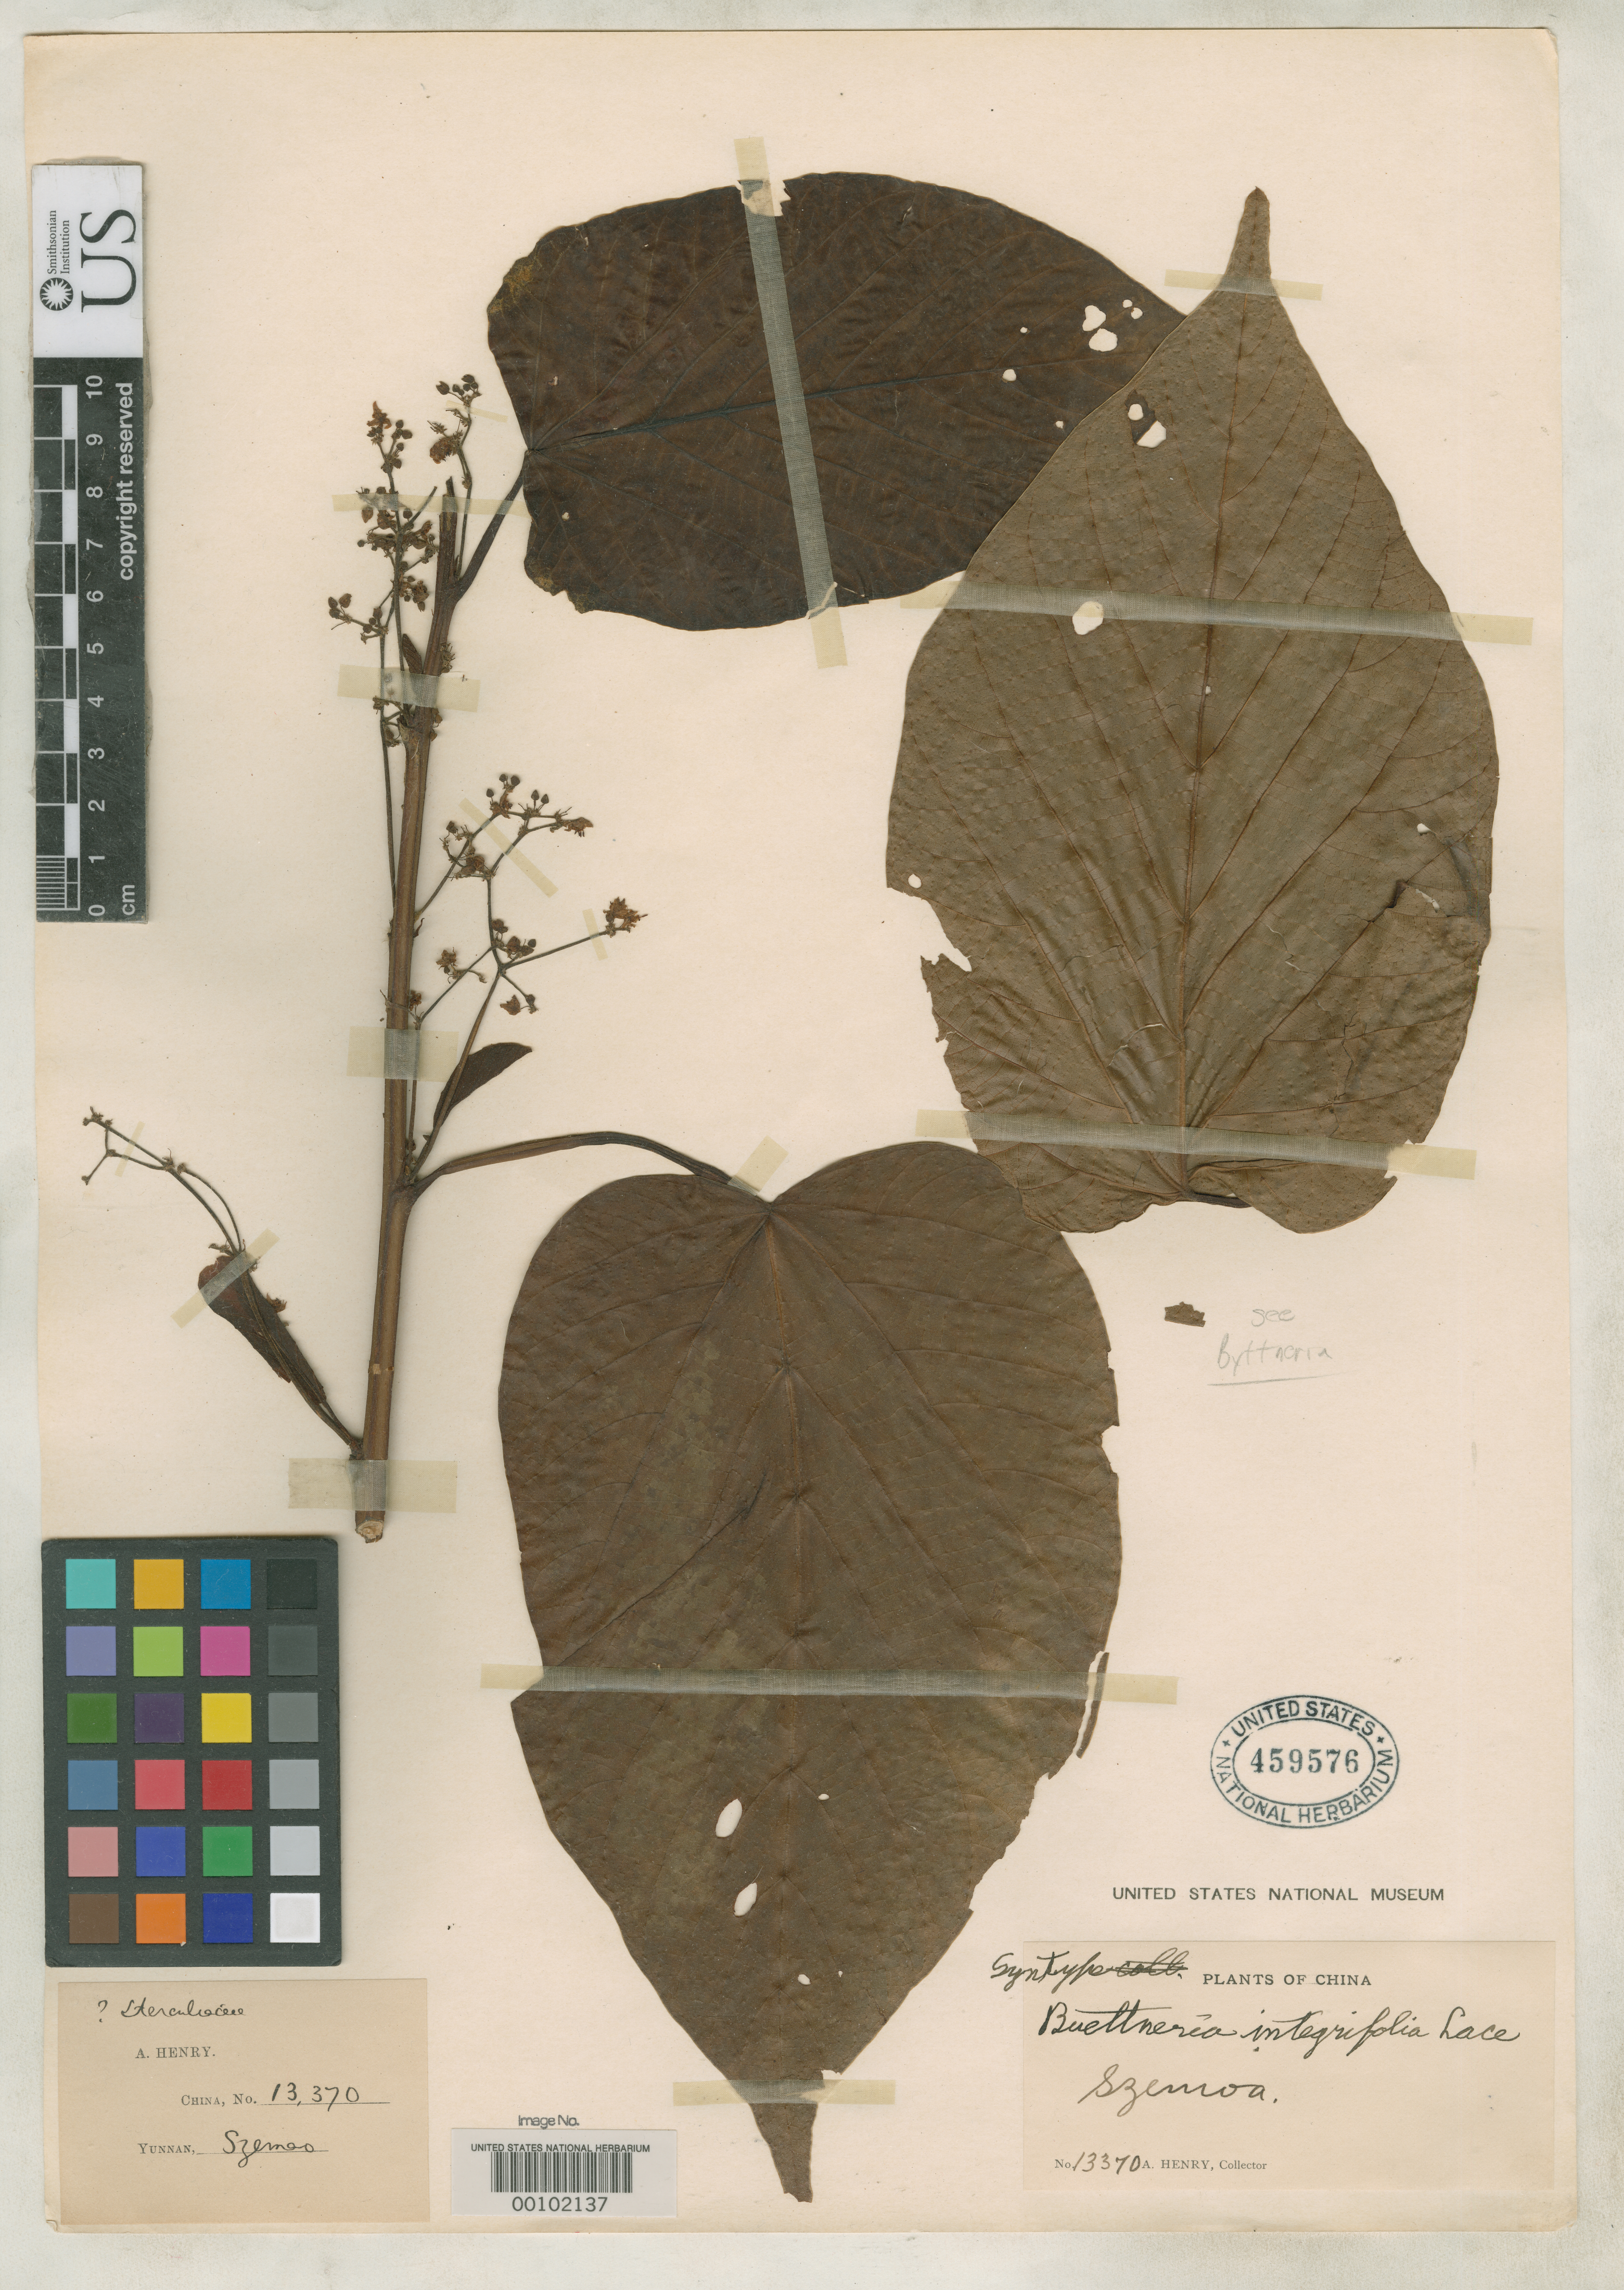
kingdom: Plantae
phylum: Tracheophyta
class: Magnoliopsida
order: Malvales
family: Malvaceae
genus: Byttneria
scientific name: Byttneria integrifolia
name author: Lace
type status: Syntype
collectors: A. Henry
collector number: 13370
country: China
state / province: Yunnan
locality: Szemoa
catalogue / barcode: US 459576